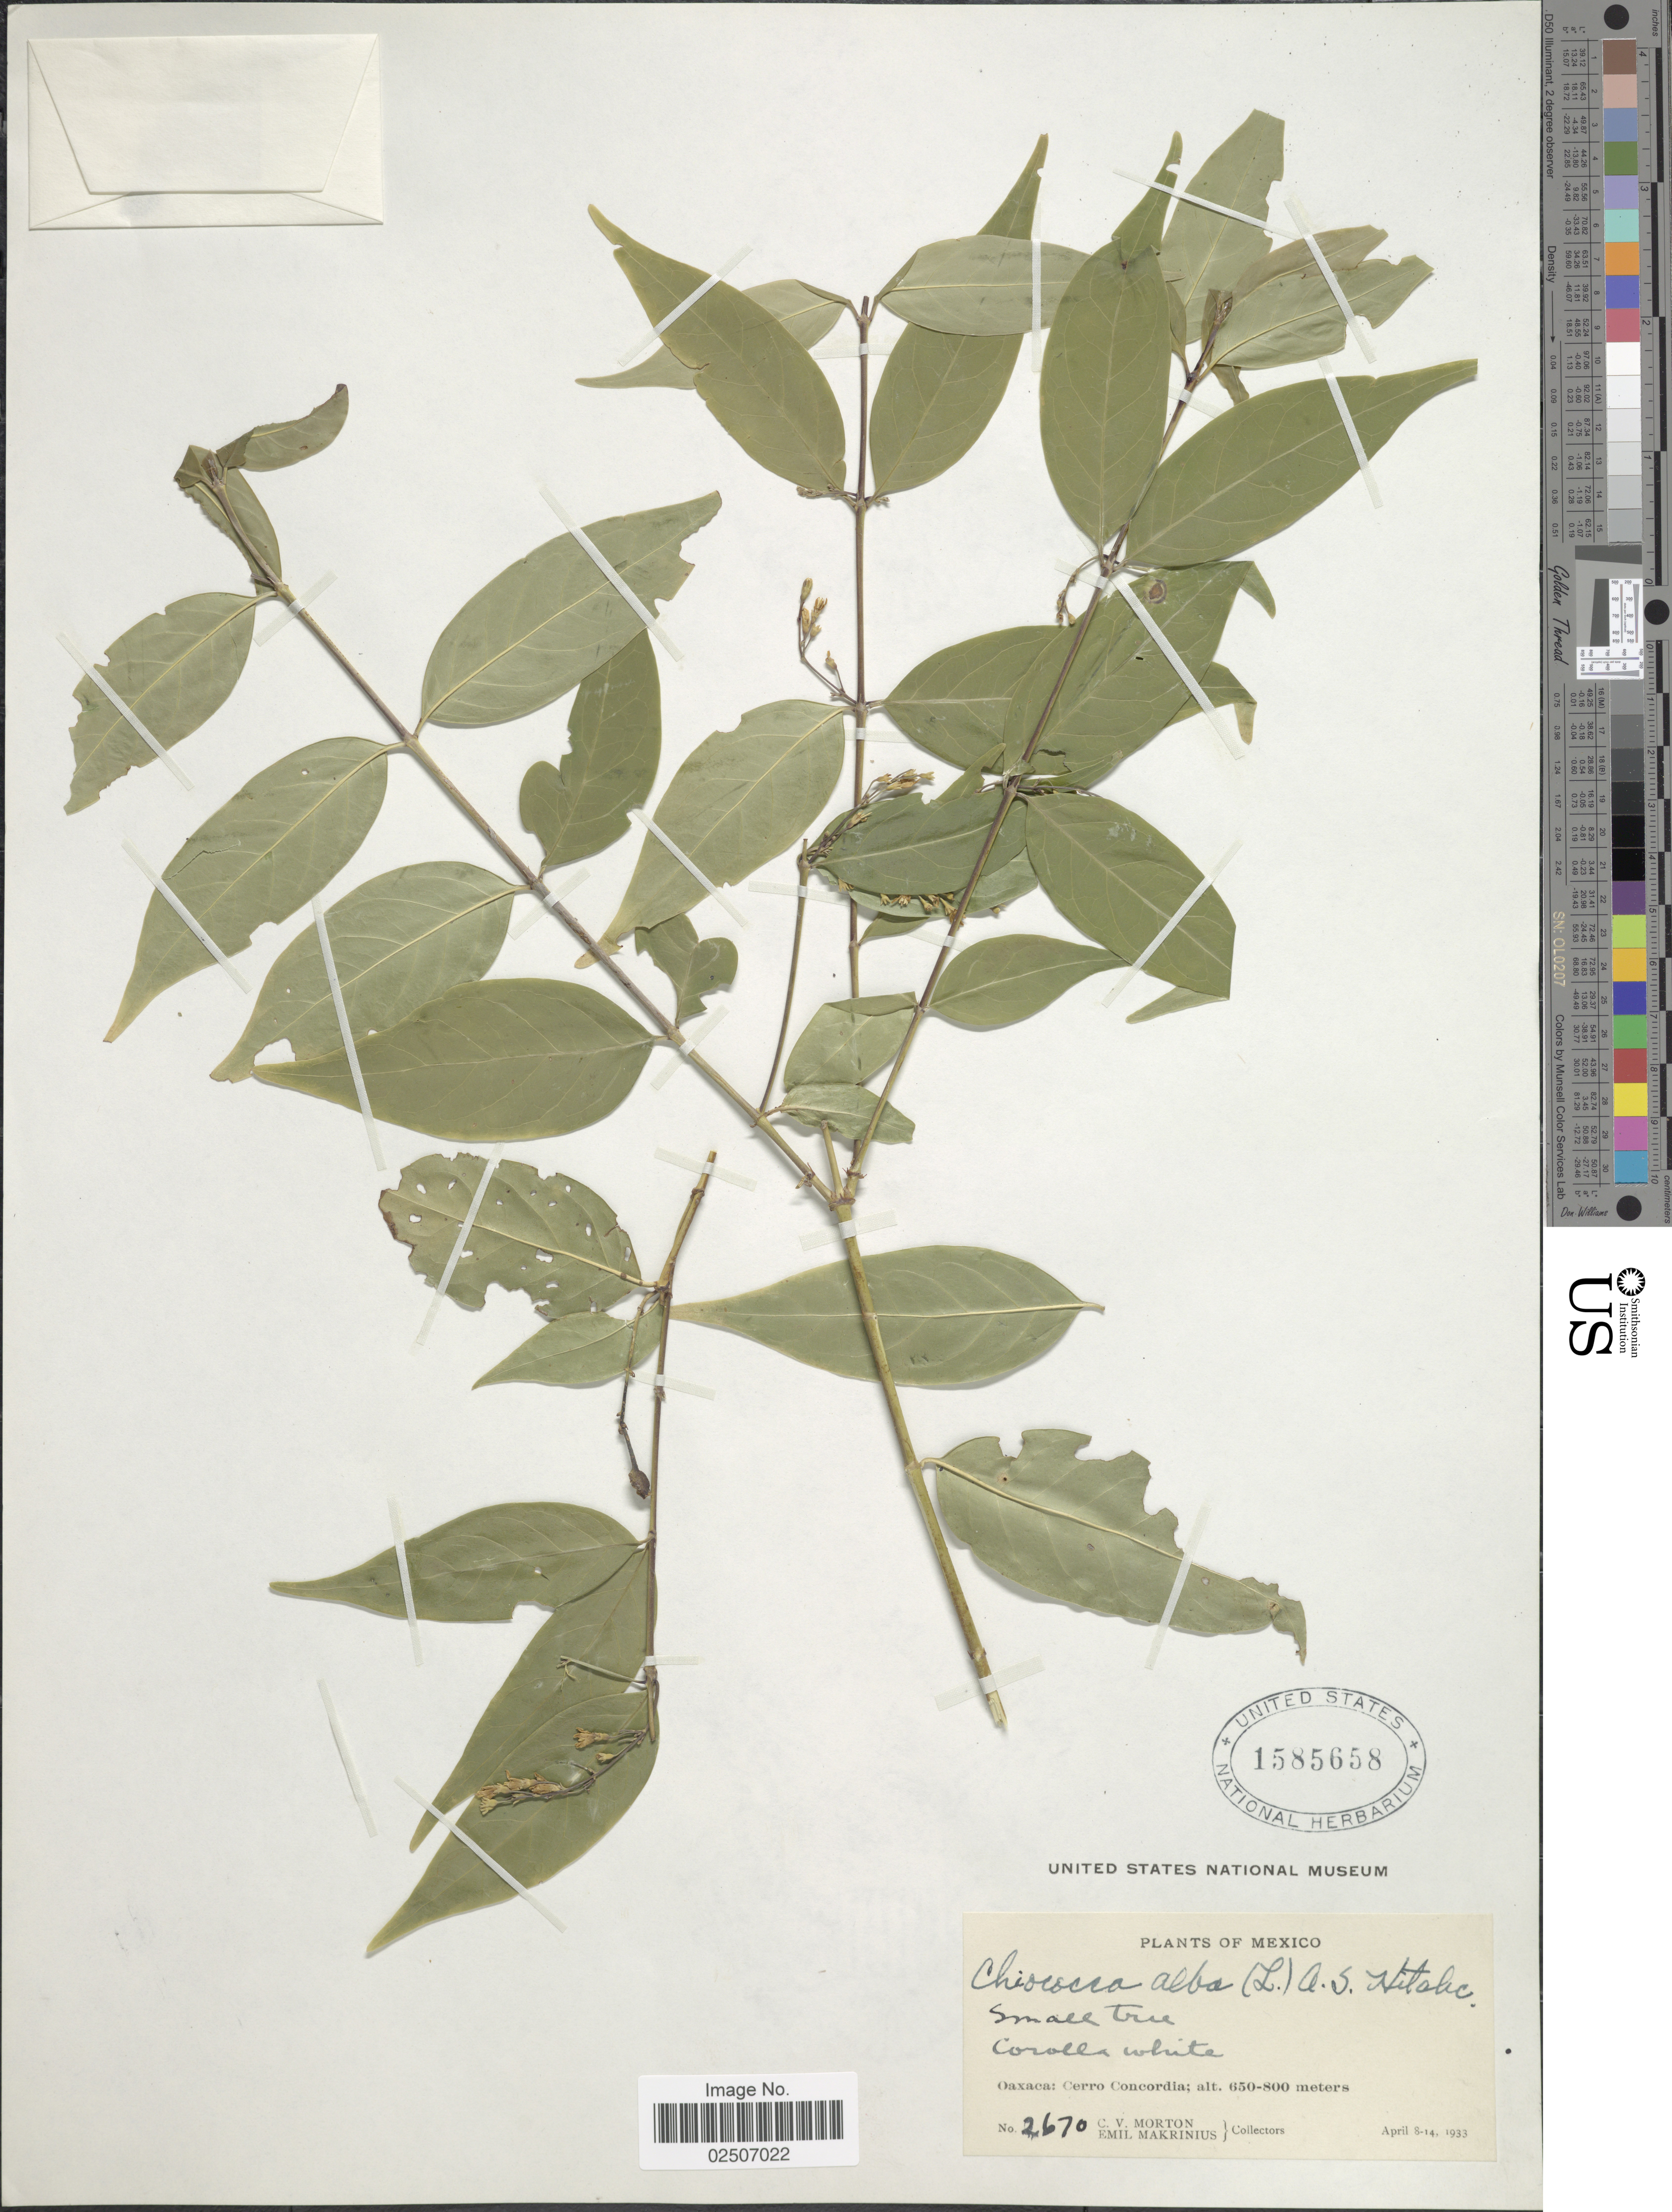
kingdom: Plantae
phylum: Tracheophyta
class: Magnoliopsida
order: Gentianales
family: Rubiaceae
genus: Chiococca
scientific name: Chiococca alba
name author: (L.) Hitchc.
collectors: C. V. Morton & E. Makrinius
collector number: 2670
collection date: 1933-04-08/1933-04-14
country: Mexico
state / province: Oaxaca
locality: Cerro Concordia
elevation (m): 650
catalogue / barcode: US 1585658